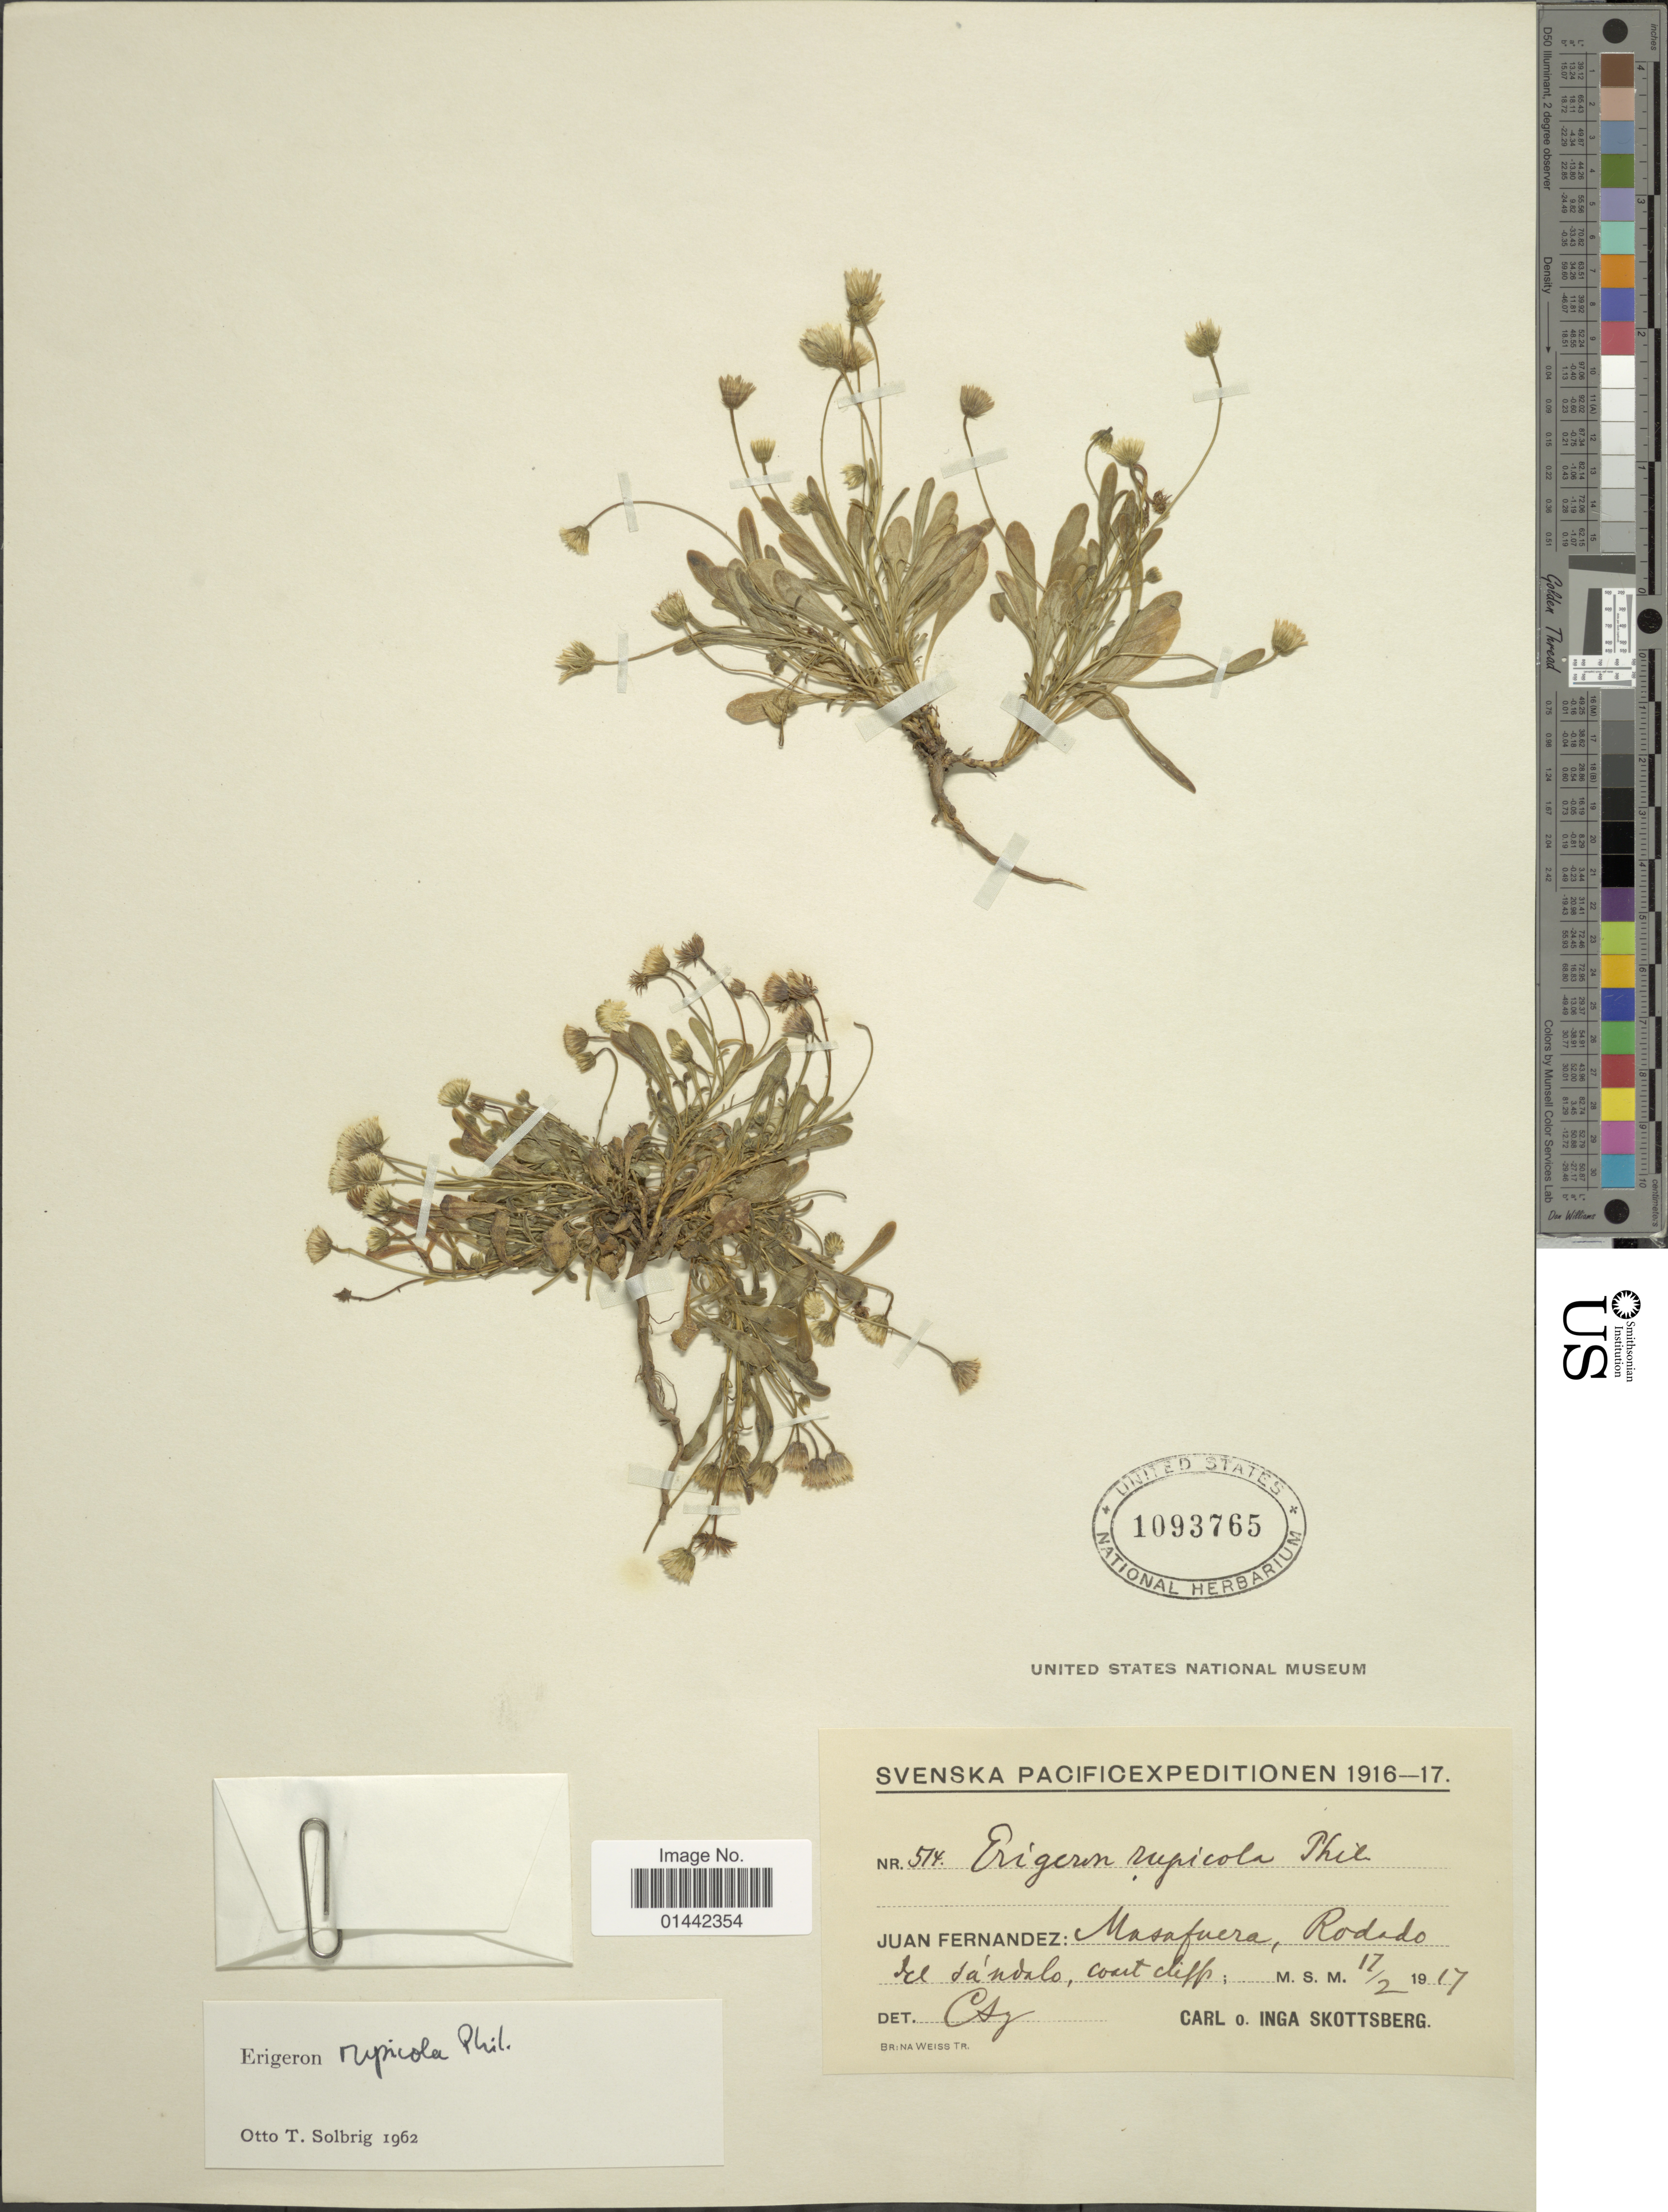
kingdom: Plantae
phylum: Tracheophyta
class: Magnoliopsida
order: Asterales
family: Asteraceae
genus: Erigeron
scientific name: Erigeron rupicola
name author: Phil.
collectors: C. Skottsberg & I. Skottsberg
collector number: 574*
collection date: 1917-02-17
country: Chile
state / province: Valparaíso (V)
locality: Juan fernandez: Masafuera, Rodado, del da'doalo, coast cliffs, Svenska Pacific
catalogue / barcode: US 1093765